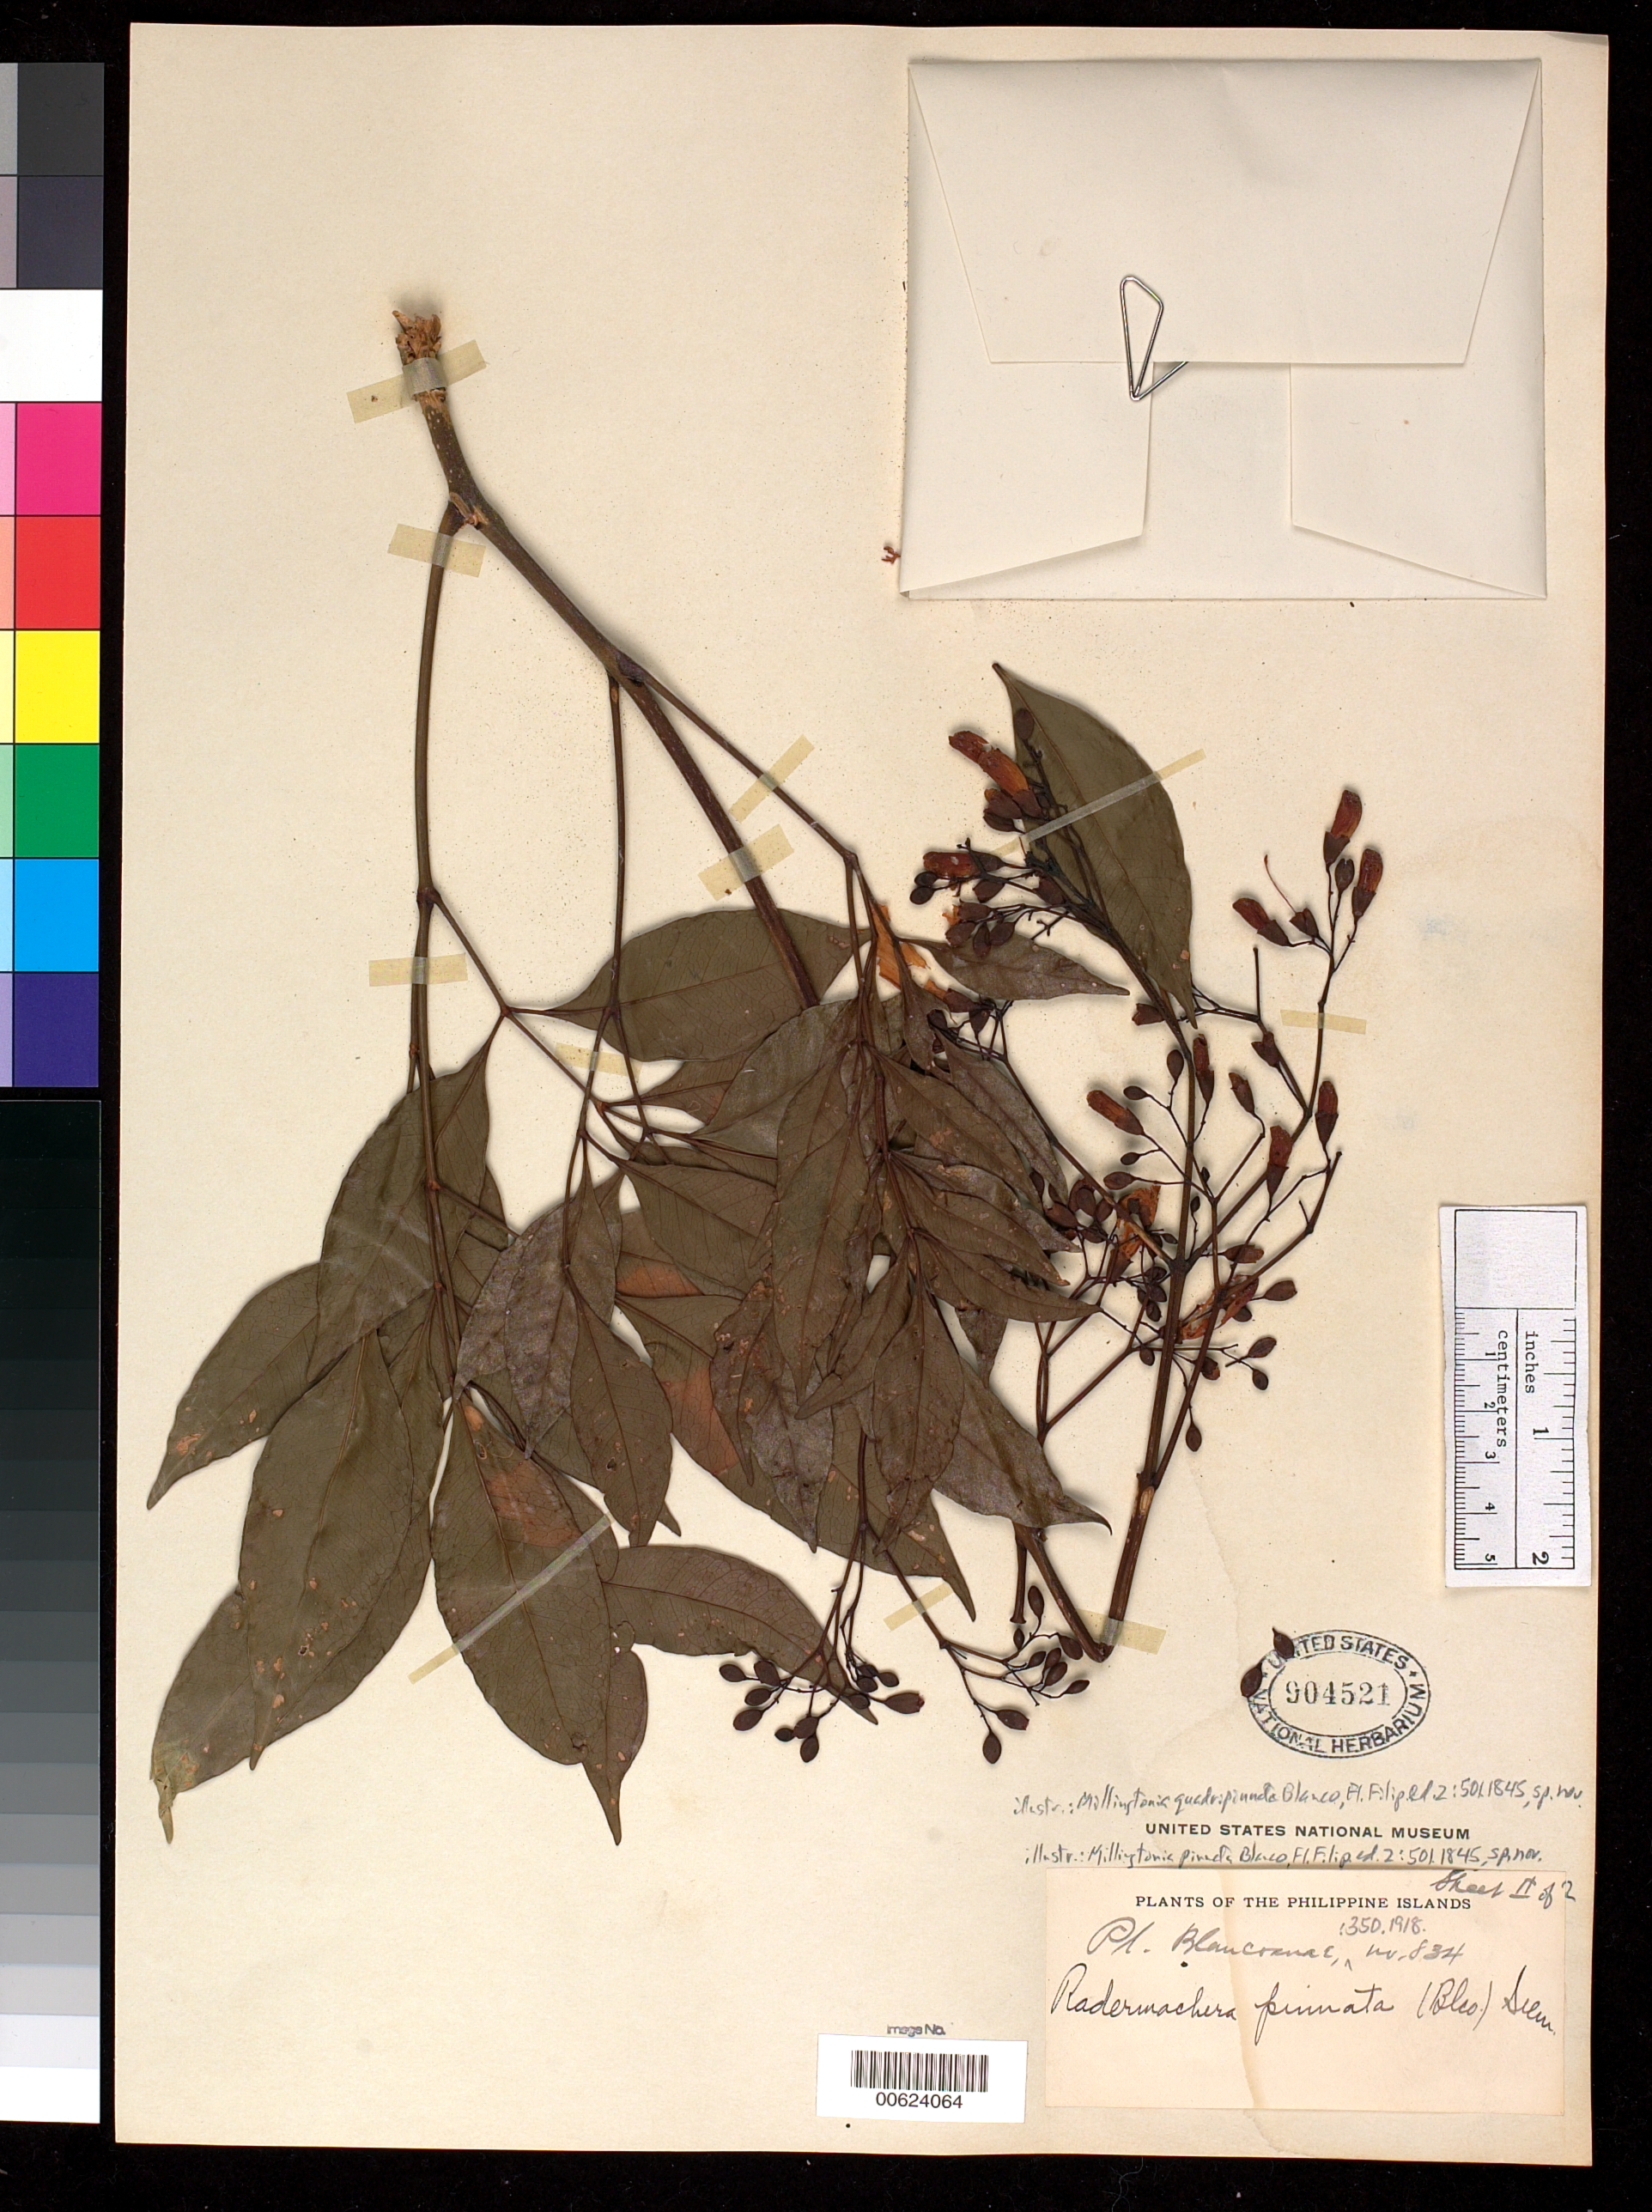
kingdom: Plantae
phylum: Tracheophyta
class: Magnoliopsida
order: Lamiales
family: Bignoniaceae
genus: Radermachera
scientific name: Radermachera quadripinnata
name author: (Blanco) Seem.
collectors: M. Ramos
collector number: Sp. Blancoan. 0834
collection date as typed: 09 Mar 1915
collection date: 1915-03-09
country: Philippines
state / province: Calabarzon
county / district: Rizal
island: Luzon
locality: Bosoboso new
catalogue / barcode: US 904521